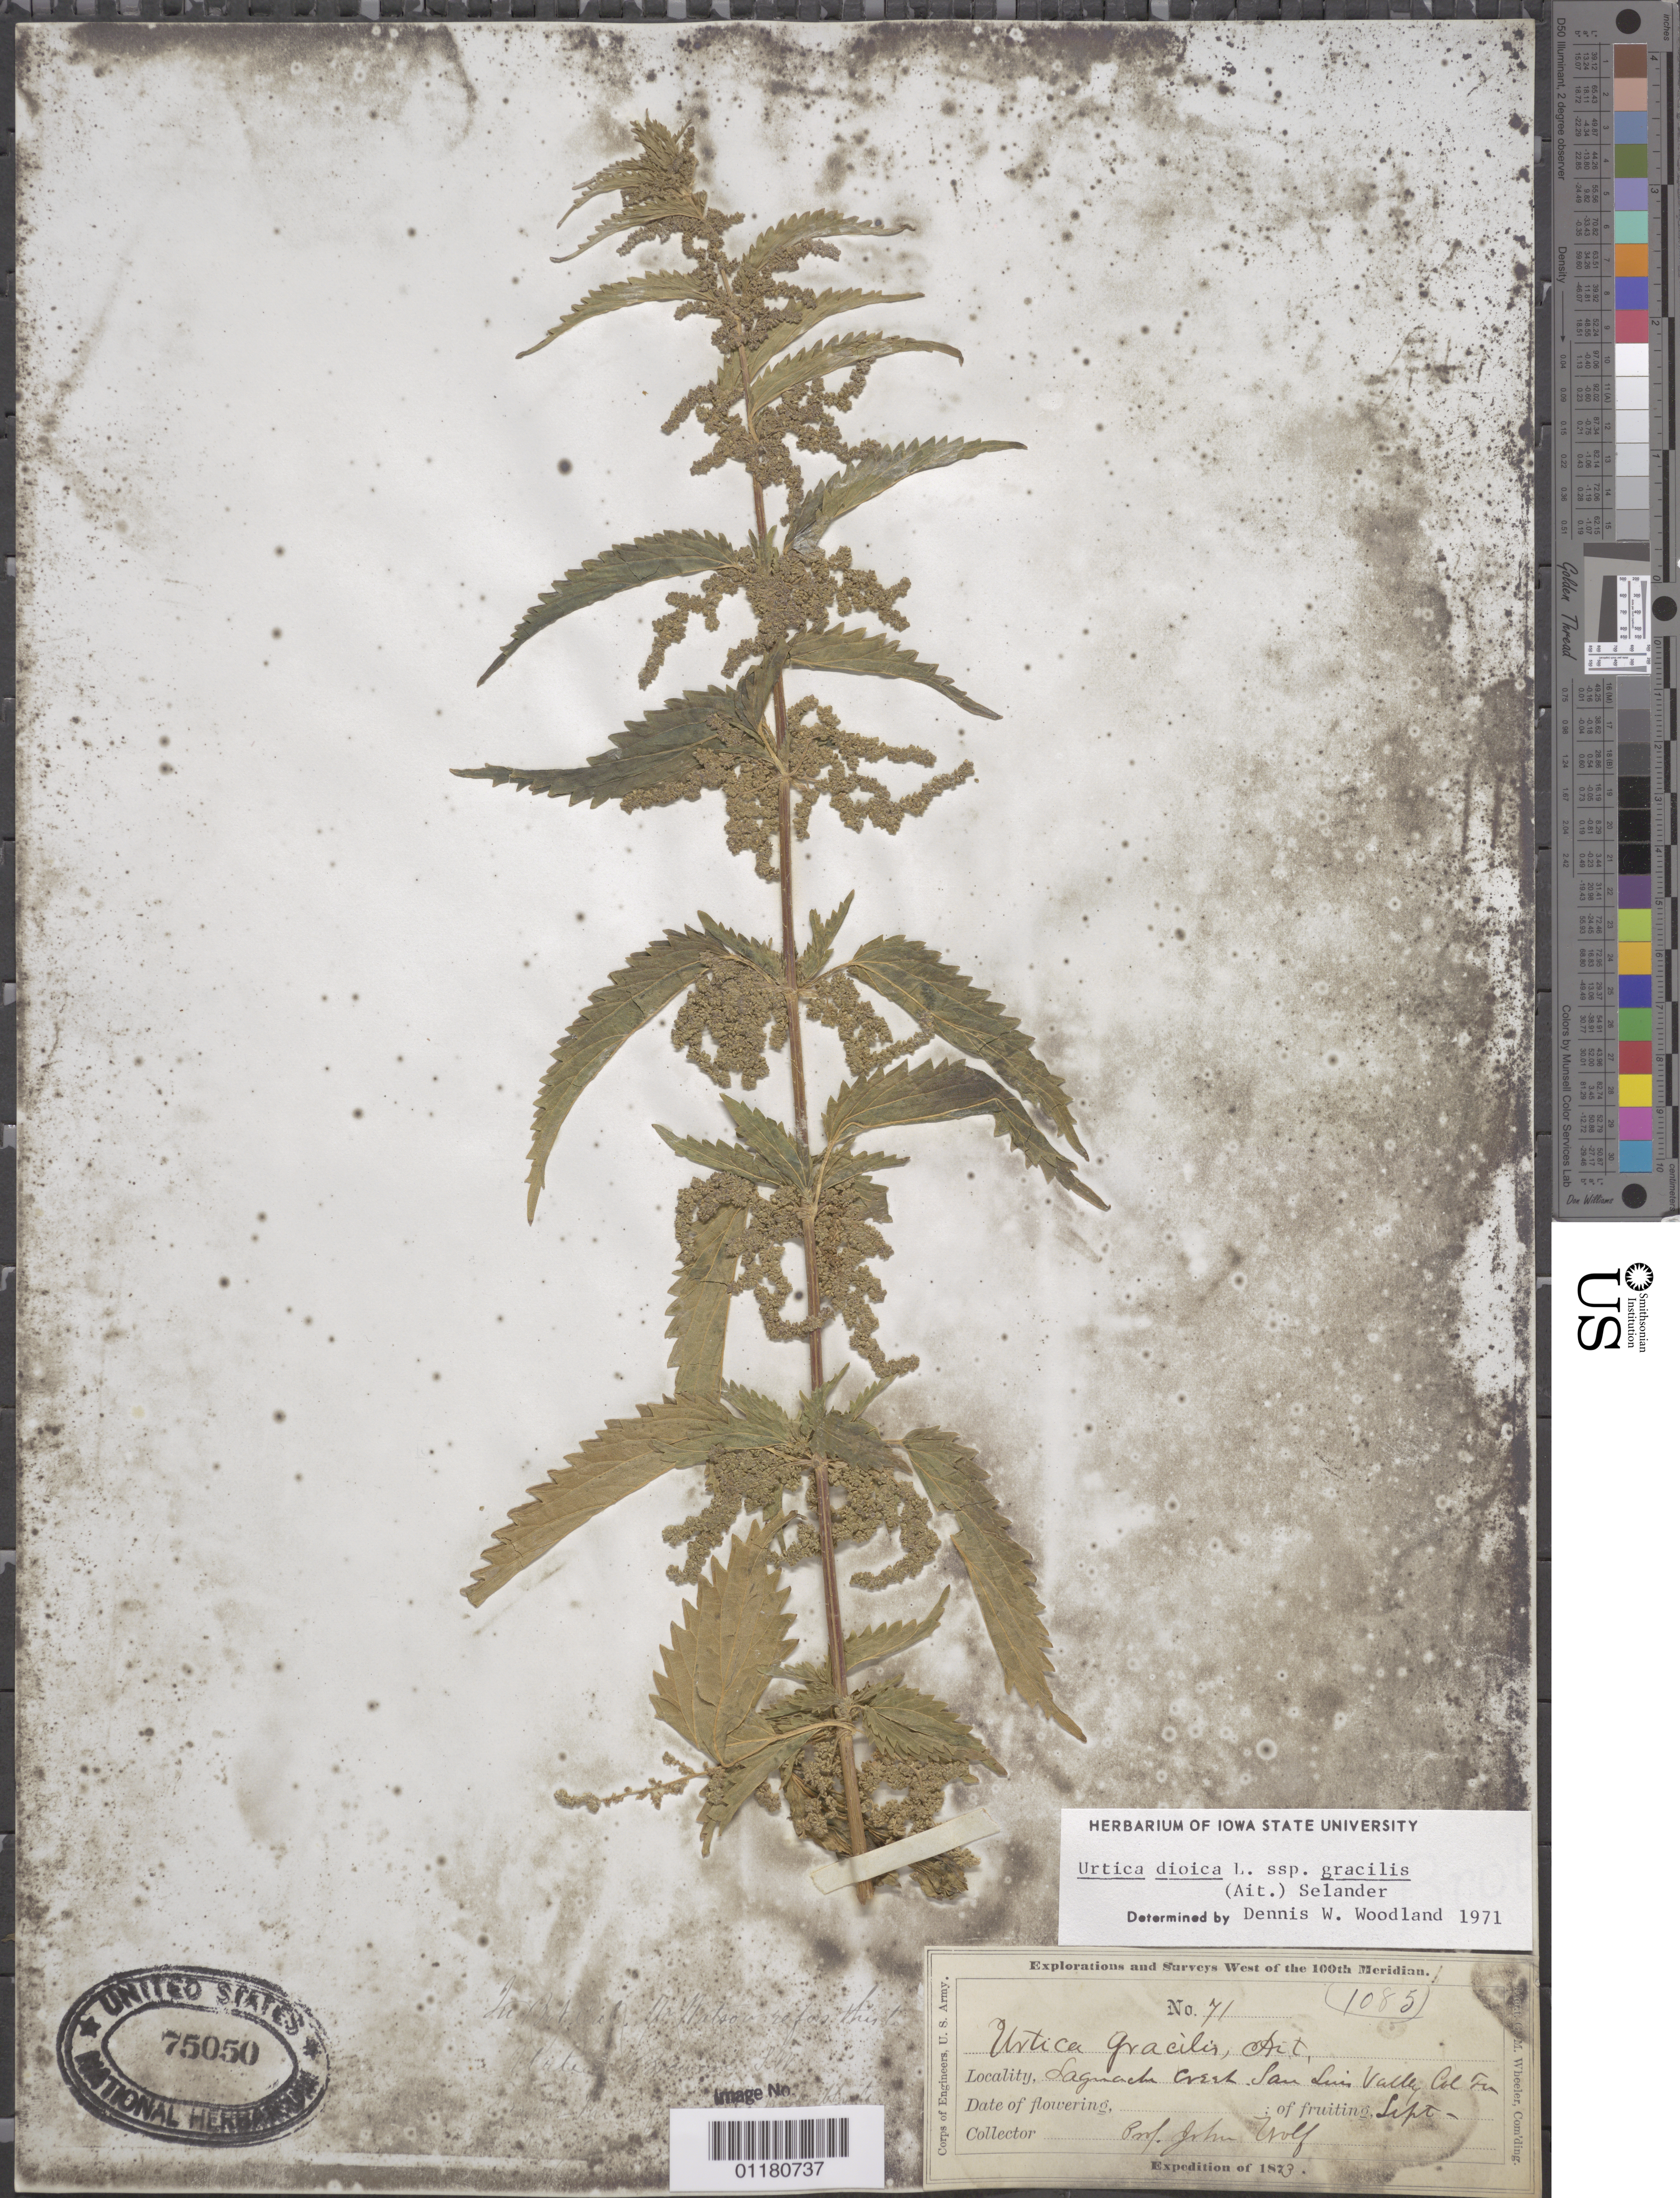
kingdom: Plantae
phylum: Tracheophyta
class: Magnoliopsida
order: Rosales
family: Urticaceae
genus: Urtica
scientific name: Urtica dioica subsp. gracilis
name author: L.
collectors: J. Wolf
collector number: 71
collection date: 1873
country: United States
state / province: Colorado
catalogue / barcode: US 75050